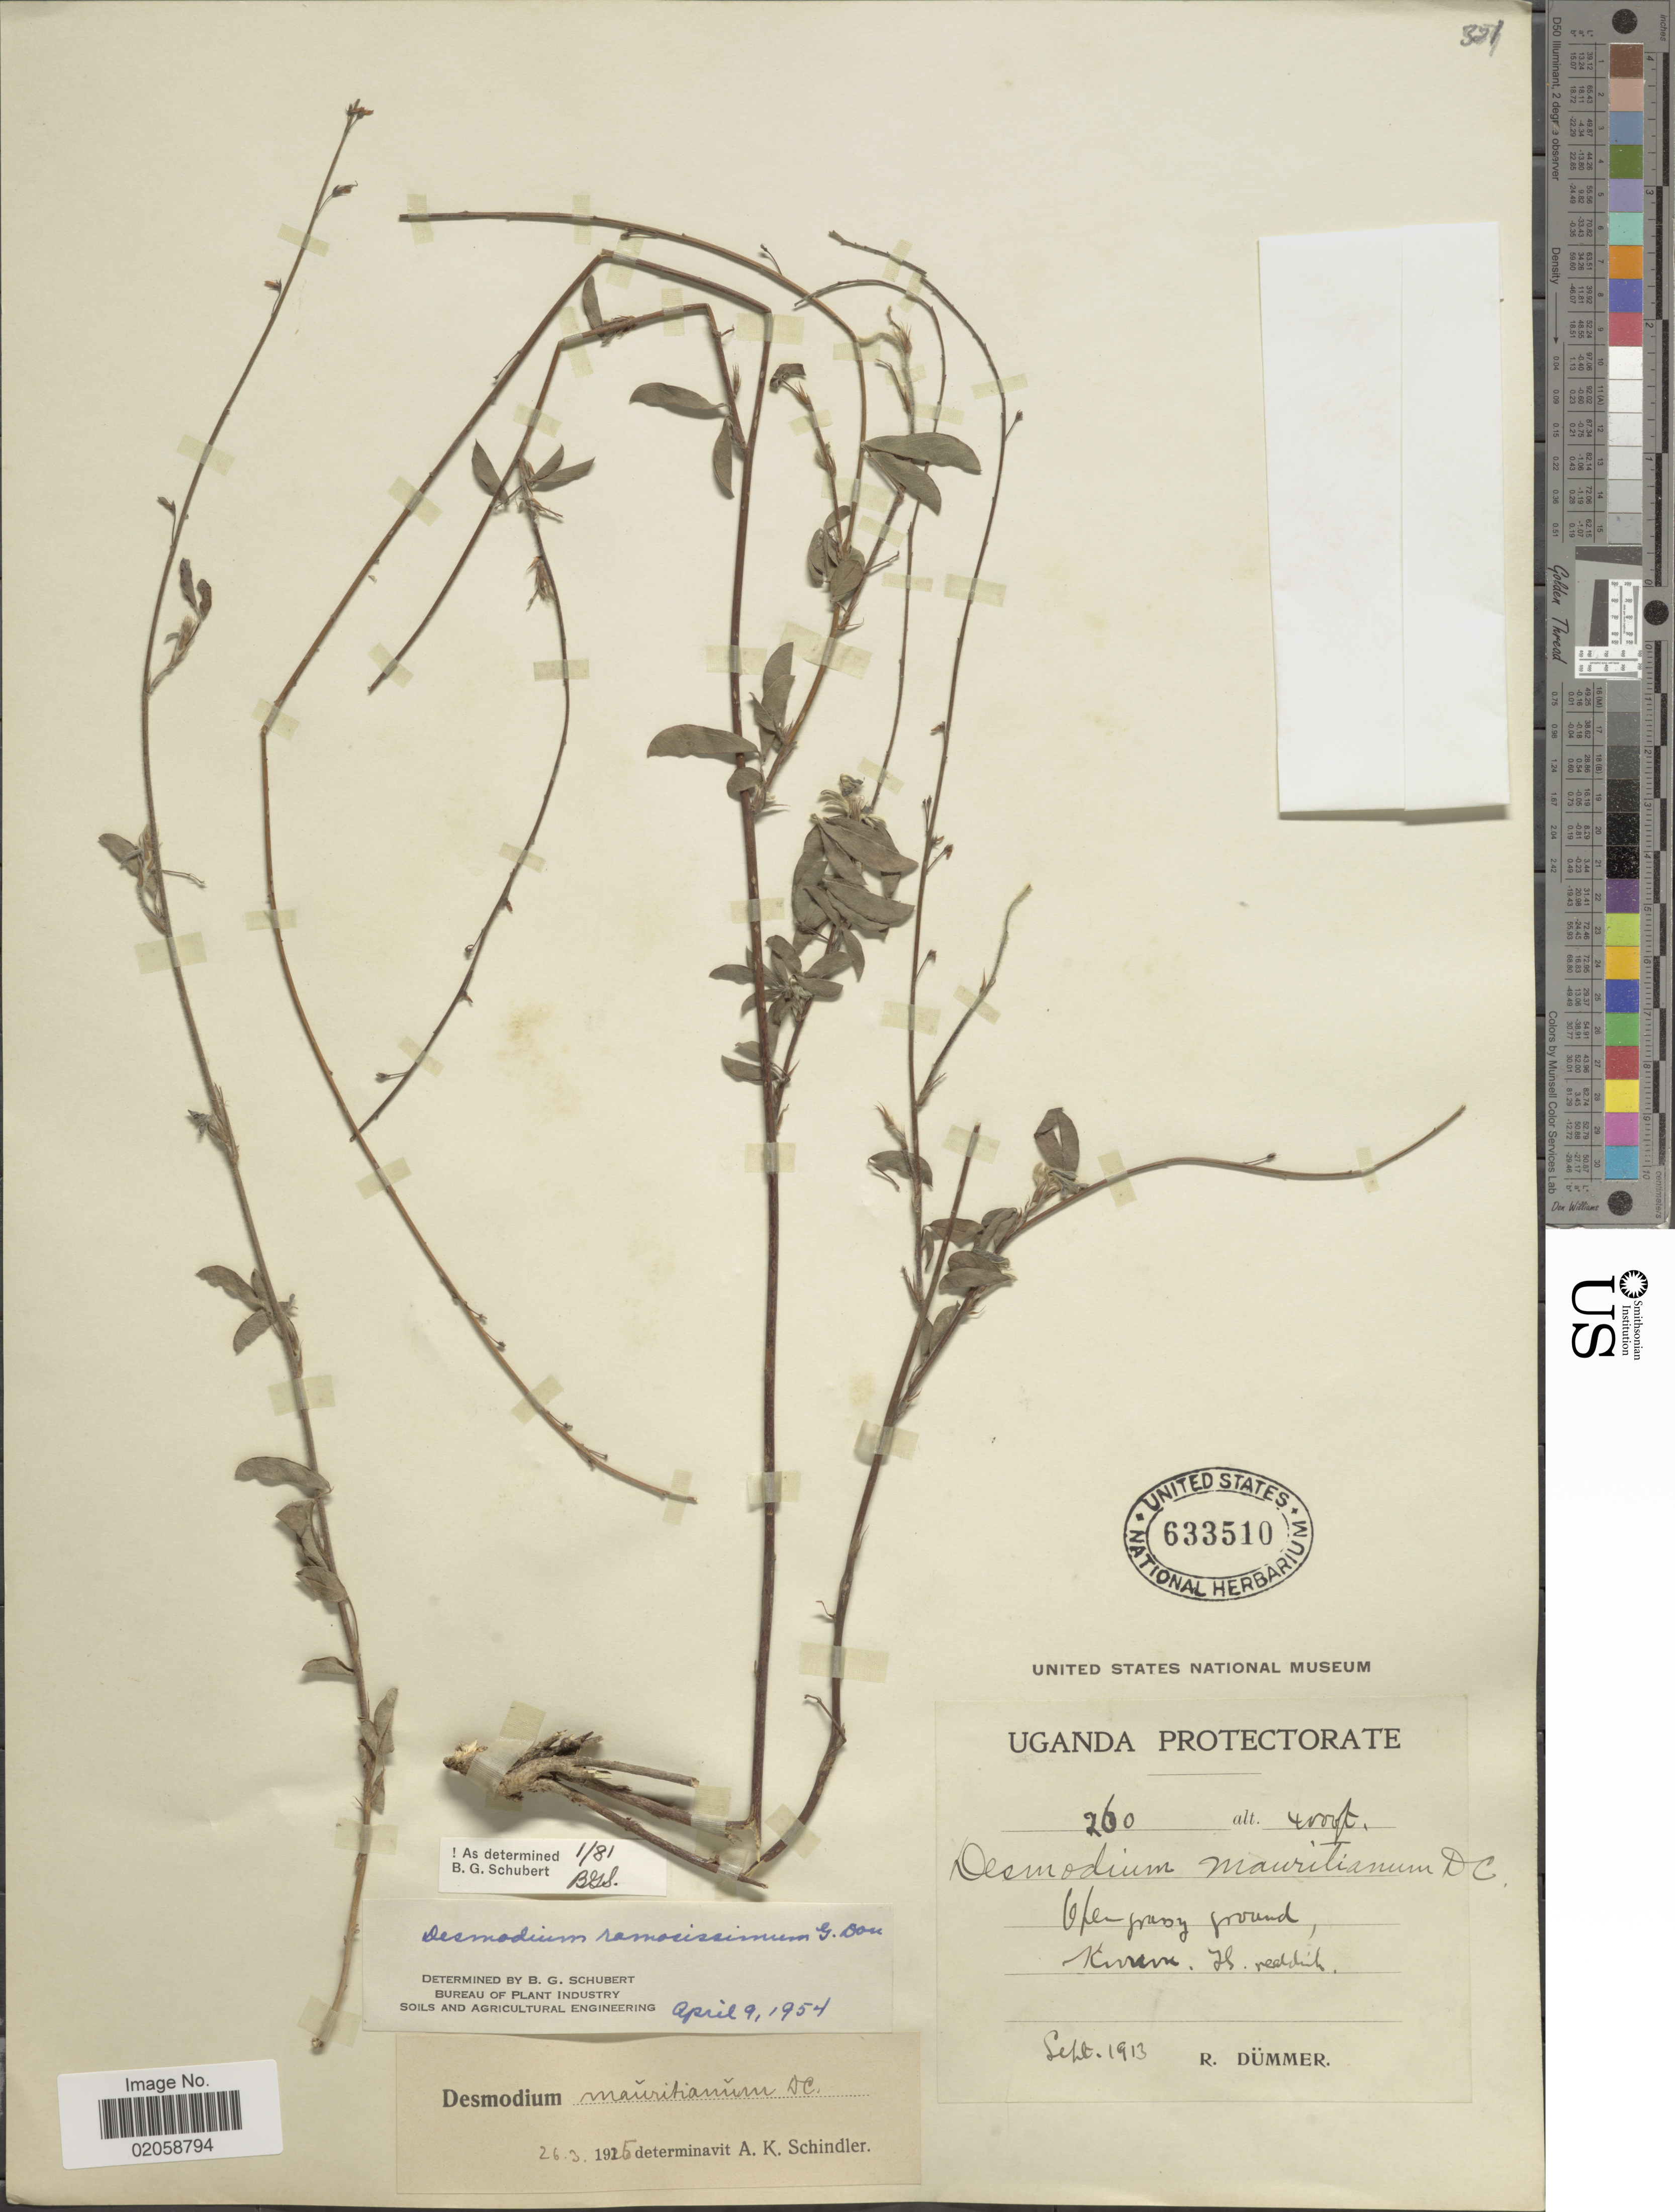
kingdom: Plantae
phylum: Tracheophyta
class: Magnoliopsida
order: Fabales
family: Fabaceae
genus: Grona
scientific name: Grona ramosissima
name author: (G. Don) H. Ohashi & K. Ohashi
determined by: Strong, Mark T., (BOT), Smithsonian Institution - National Museum of Natural History (UNITED STATES)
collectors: R. A. Dümmer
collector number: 260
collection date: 1913-09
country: Uganda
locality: Open grassy ground, [illegible text]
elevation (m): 1219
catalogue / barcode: US 633510